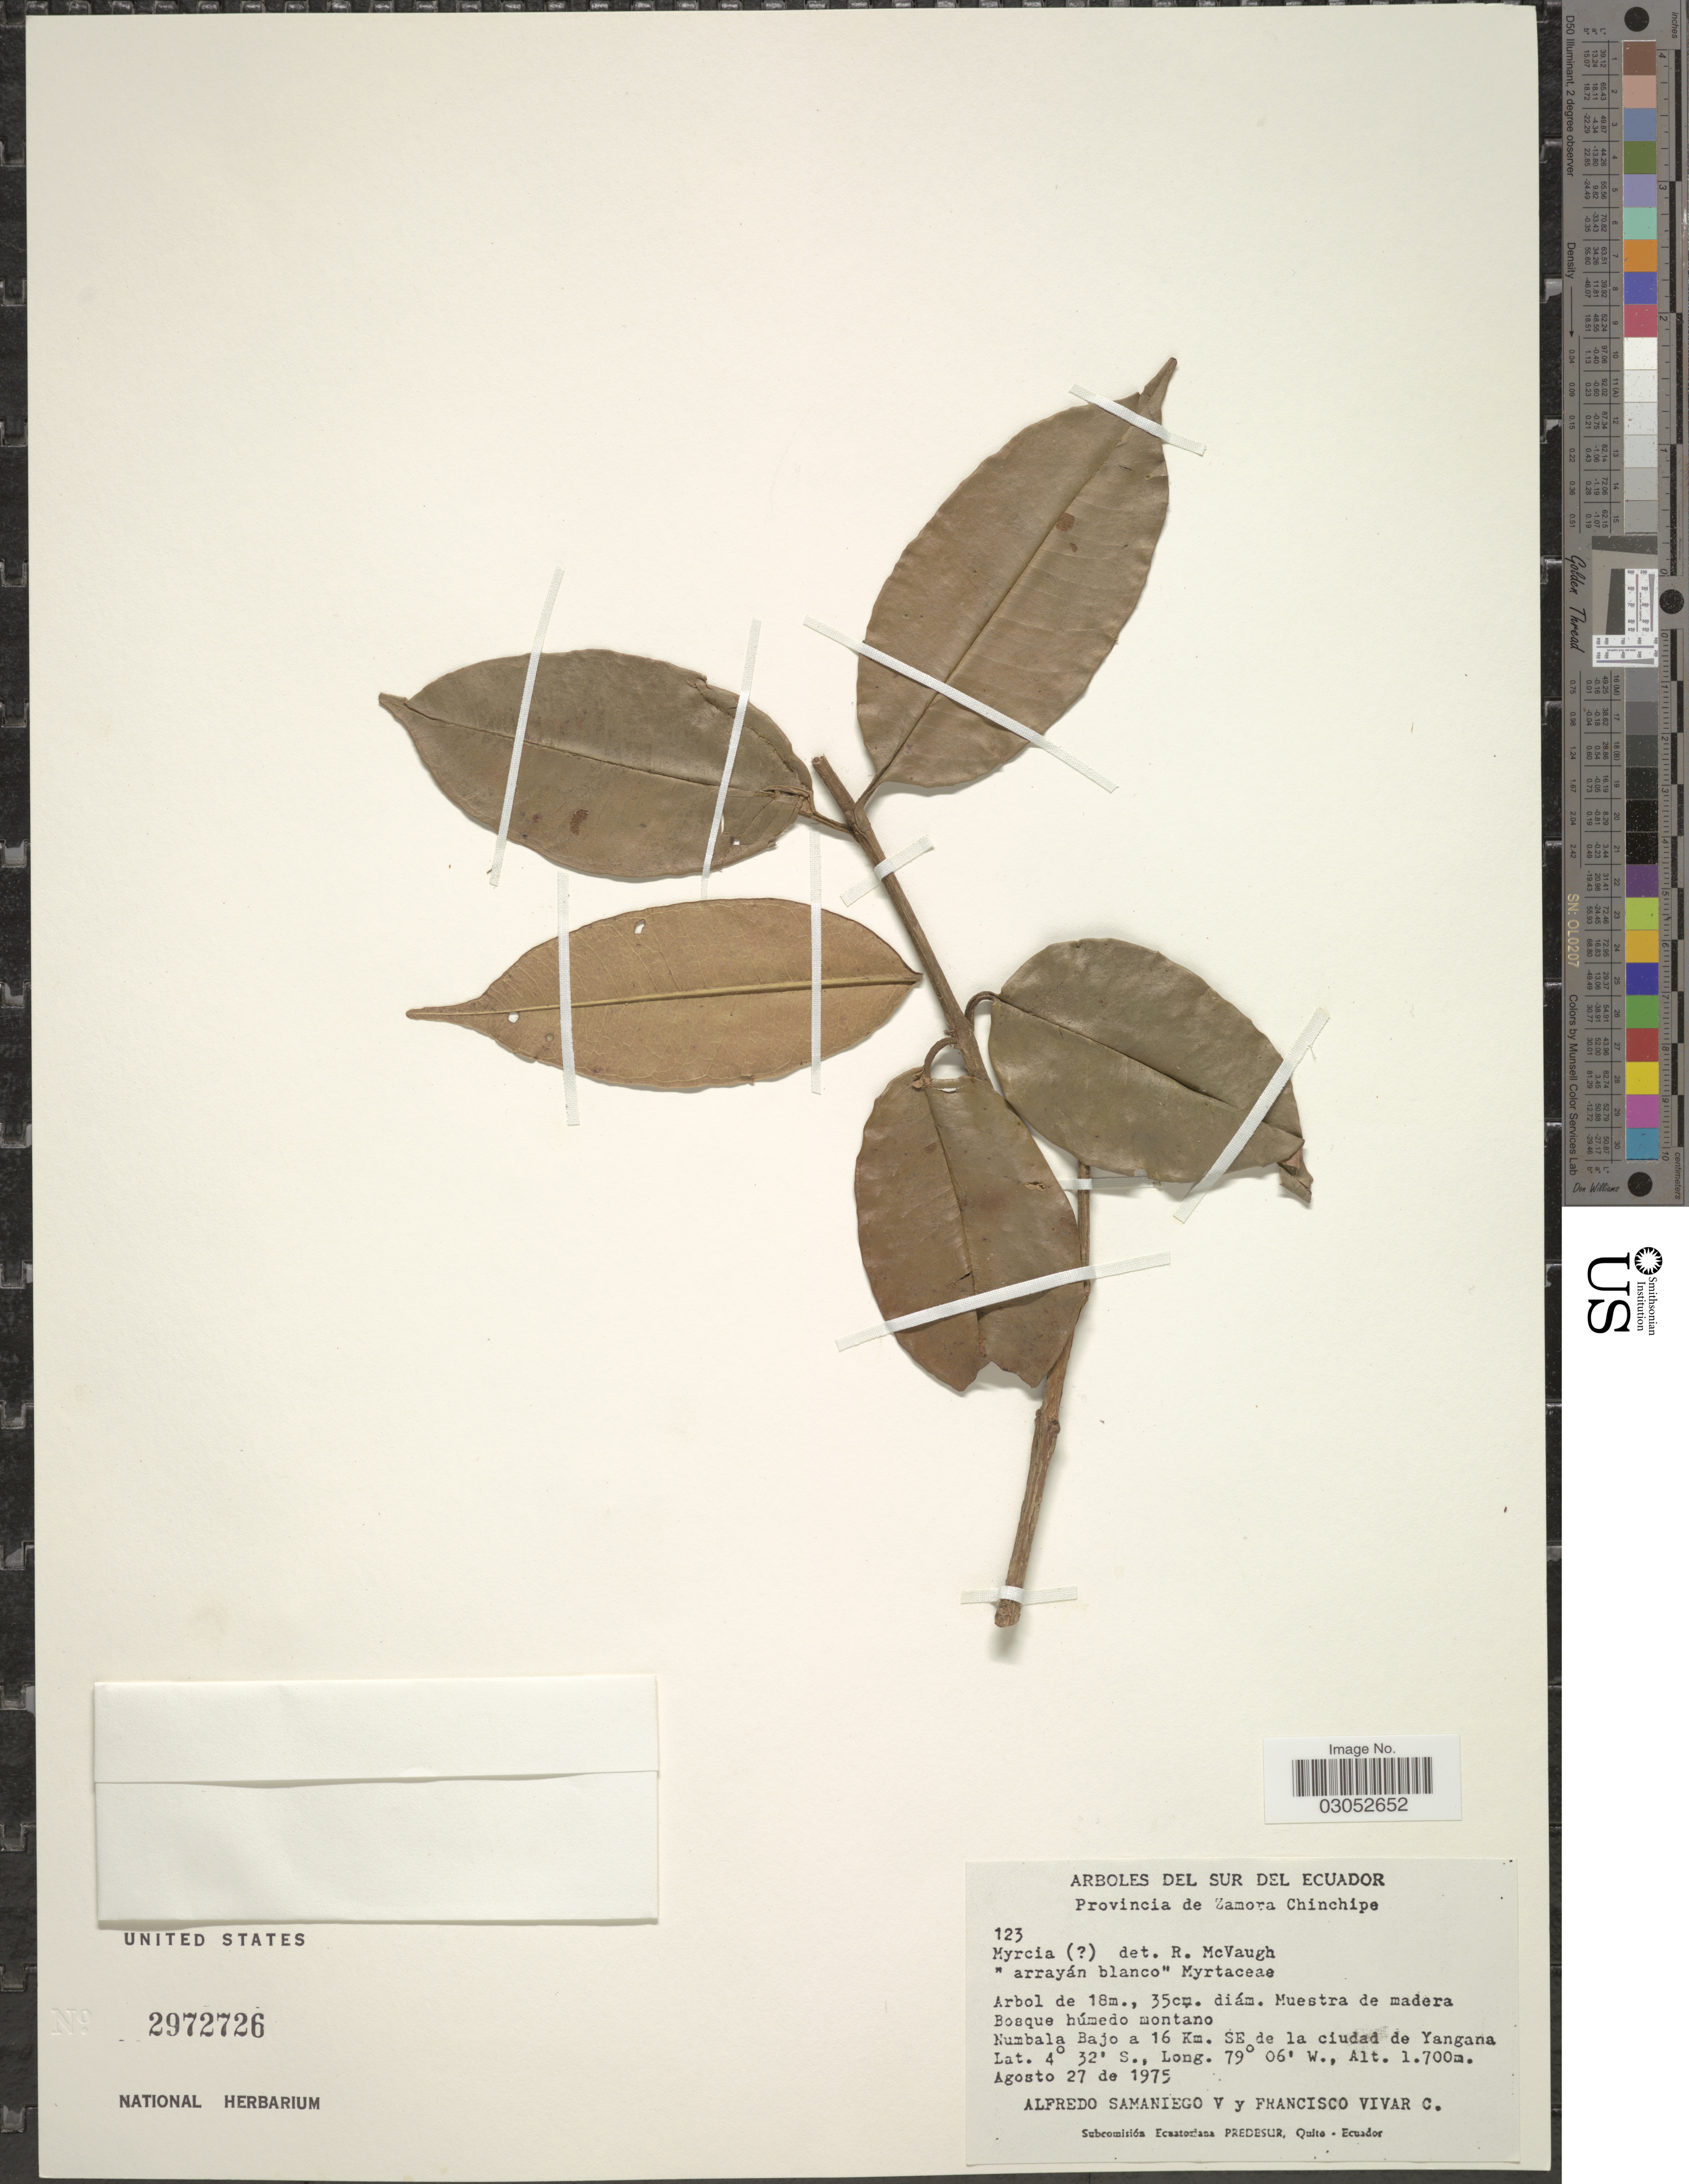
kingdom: Plantae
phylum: Tracheophyta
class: Magnoliopsida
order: Myrtales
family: Myrtaceae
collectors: A. Samaniego & F. A. Vivar C.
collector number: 123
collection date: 1975-08-27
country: Ecuador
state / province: Zamora-Chinchipe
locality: Numbala Bajo a 16 Km. SE de la ciudad de Yangana.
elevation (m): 1700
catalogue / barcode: US 2972726